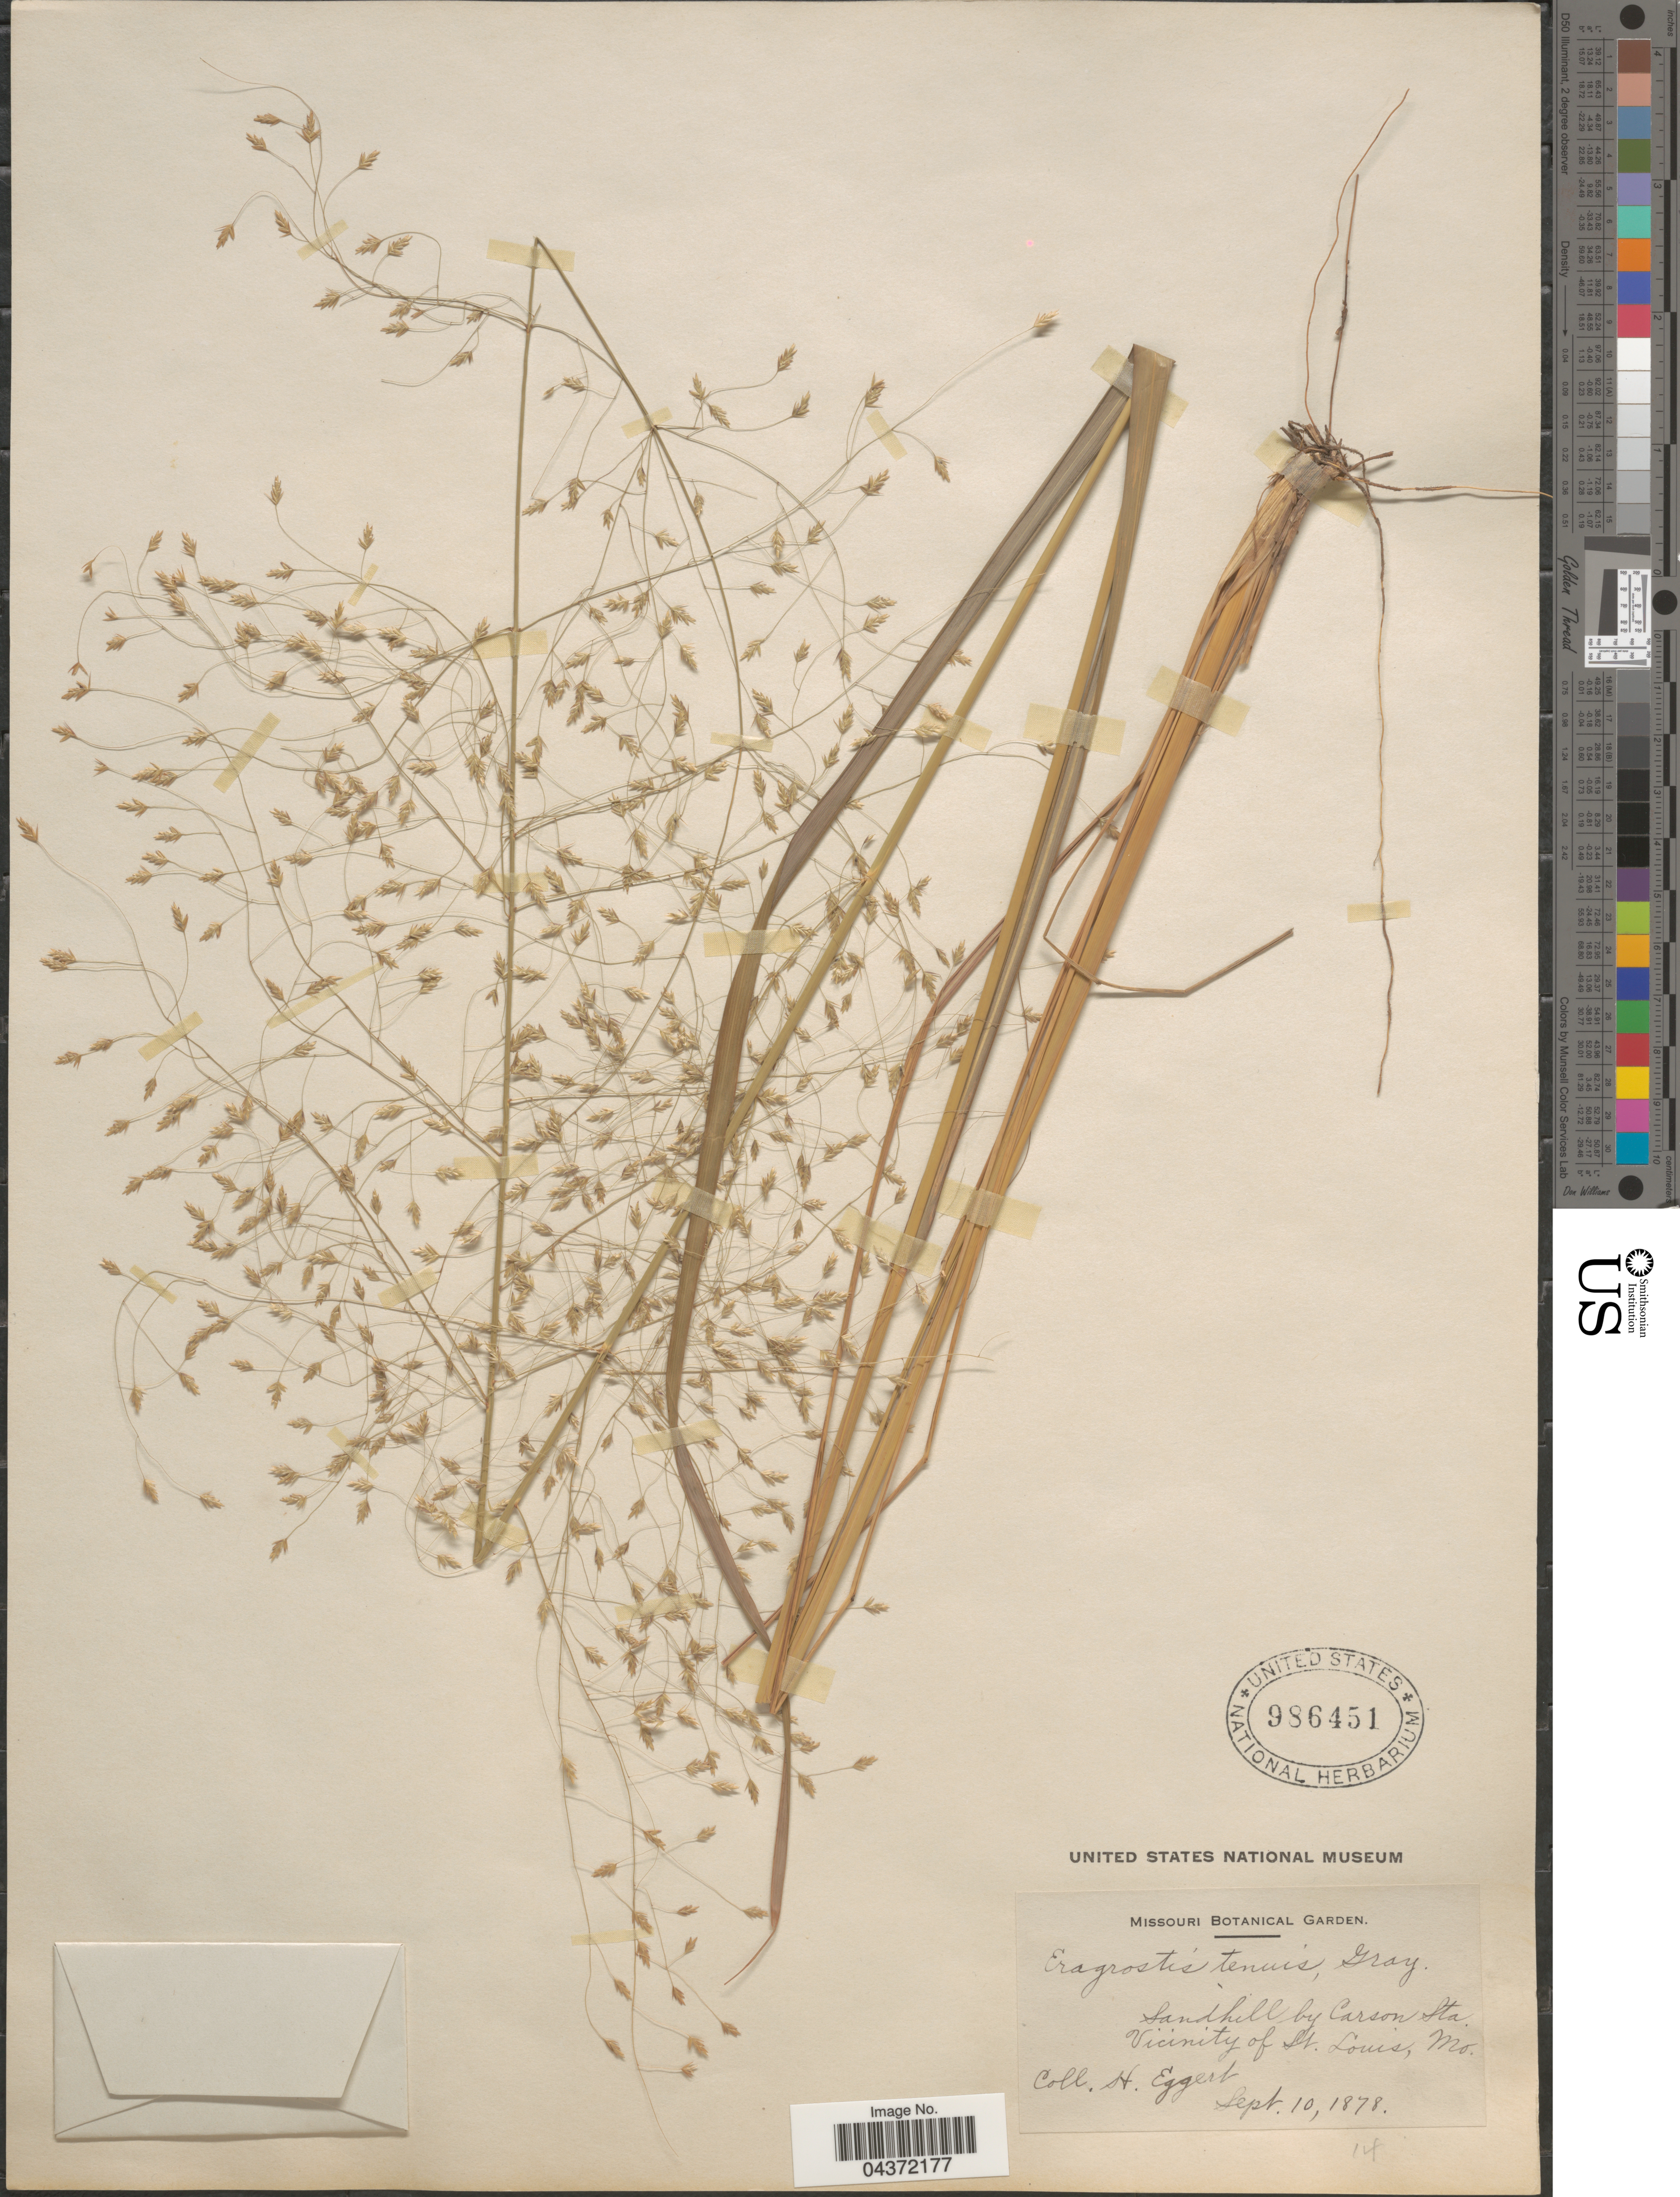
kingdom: Plantae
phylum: Tracheophyta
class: Liliopsida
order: Poales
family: Poaceae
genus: Eragrostis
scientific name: Eragrostis trichodes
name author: (Nutt.) Alph. Wood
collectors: H. Eggert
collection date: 1878-09-10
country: United States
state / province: Missouri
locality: Sandhill by Carson Sta. Vicinity of St. Louis.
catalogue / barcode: US 986451